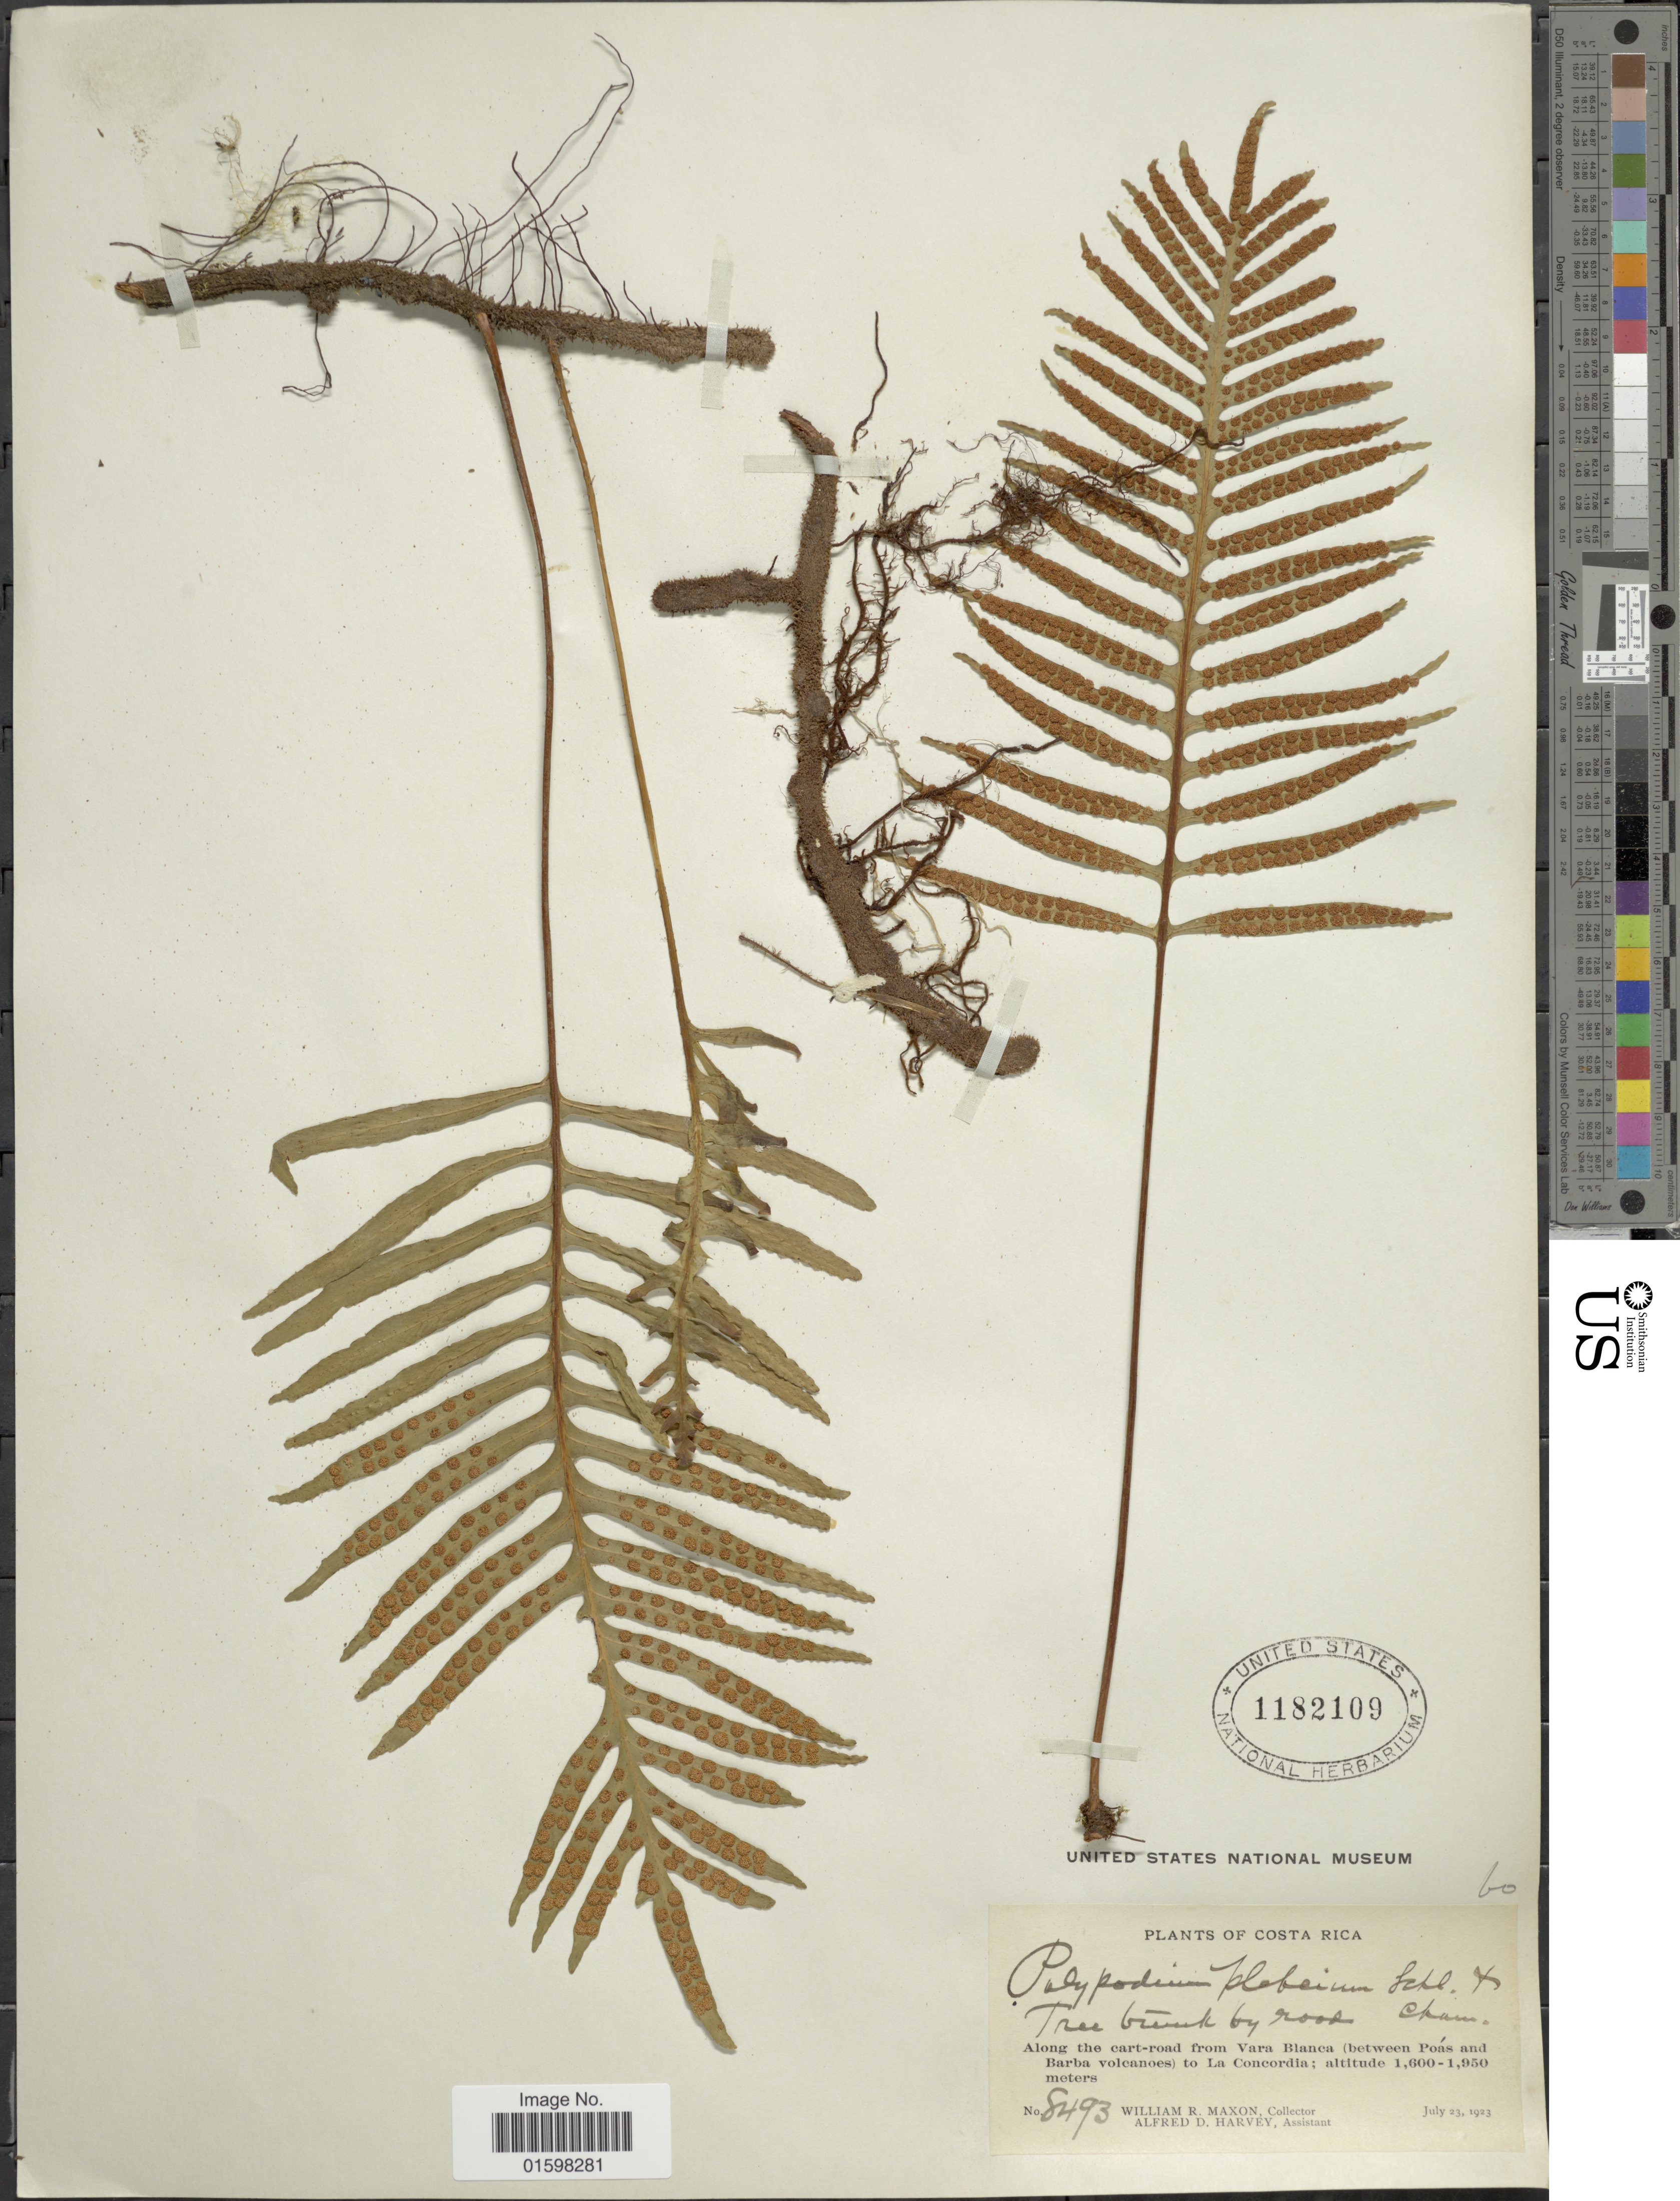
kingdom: Plantae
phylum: Tracheophyta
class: Polypodiopsida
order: Polypodiales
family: Polypodiaceae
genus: Pleopeltis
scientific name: Pleopeltis plebeia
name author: (Schltdl. ex Cham.) A.R. Sm. & Tejero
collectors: W. R. Maxon & A. D. Harvey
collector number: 8493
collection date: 1923-07-23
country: Costa Rica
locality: Along tuhe cart-road from Vara Blanca (between Poas and Barba volcanos) to la Concordia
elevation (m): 1600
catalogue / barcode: US 1182109